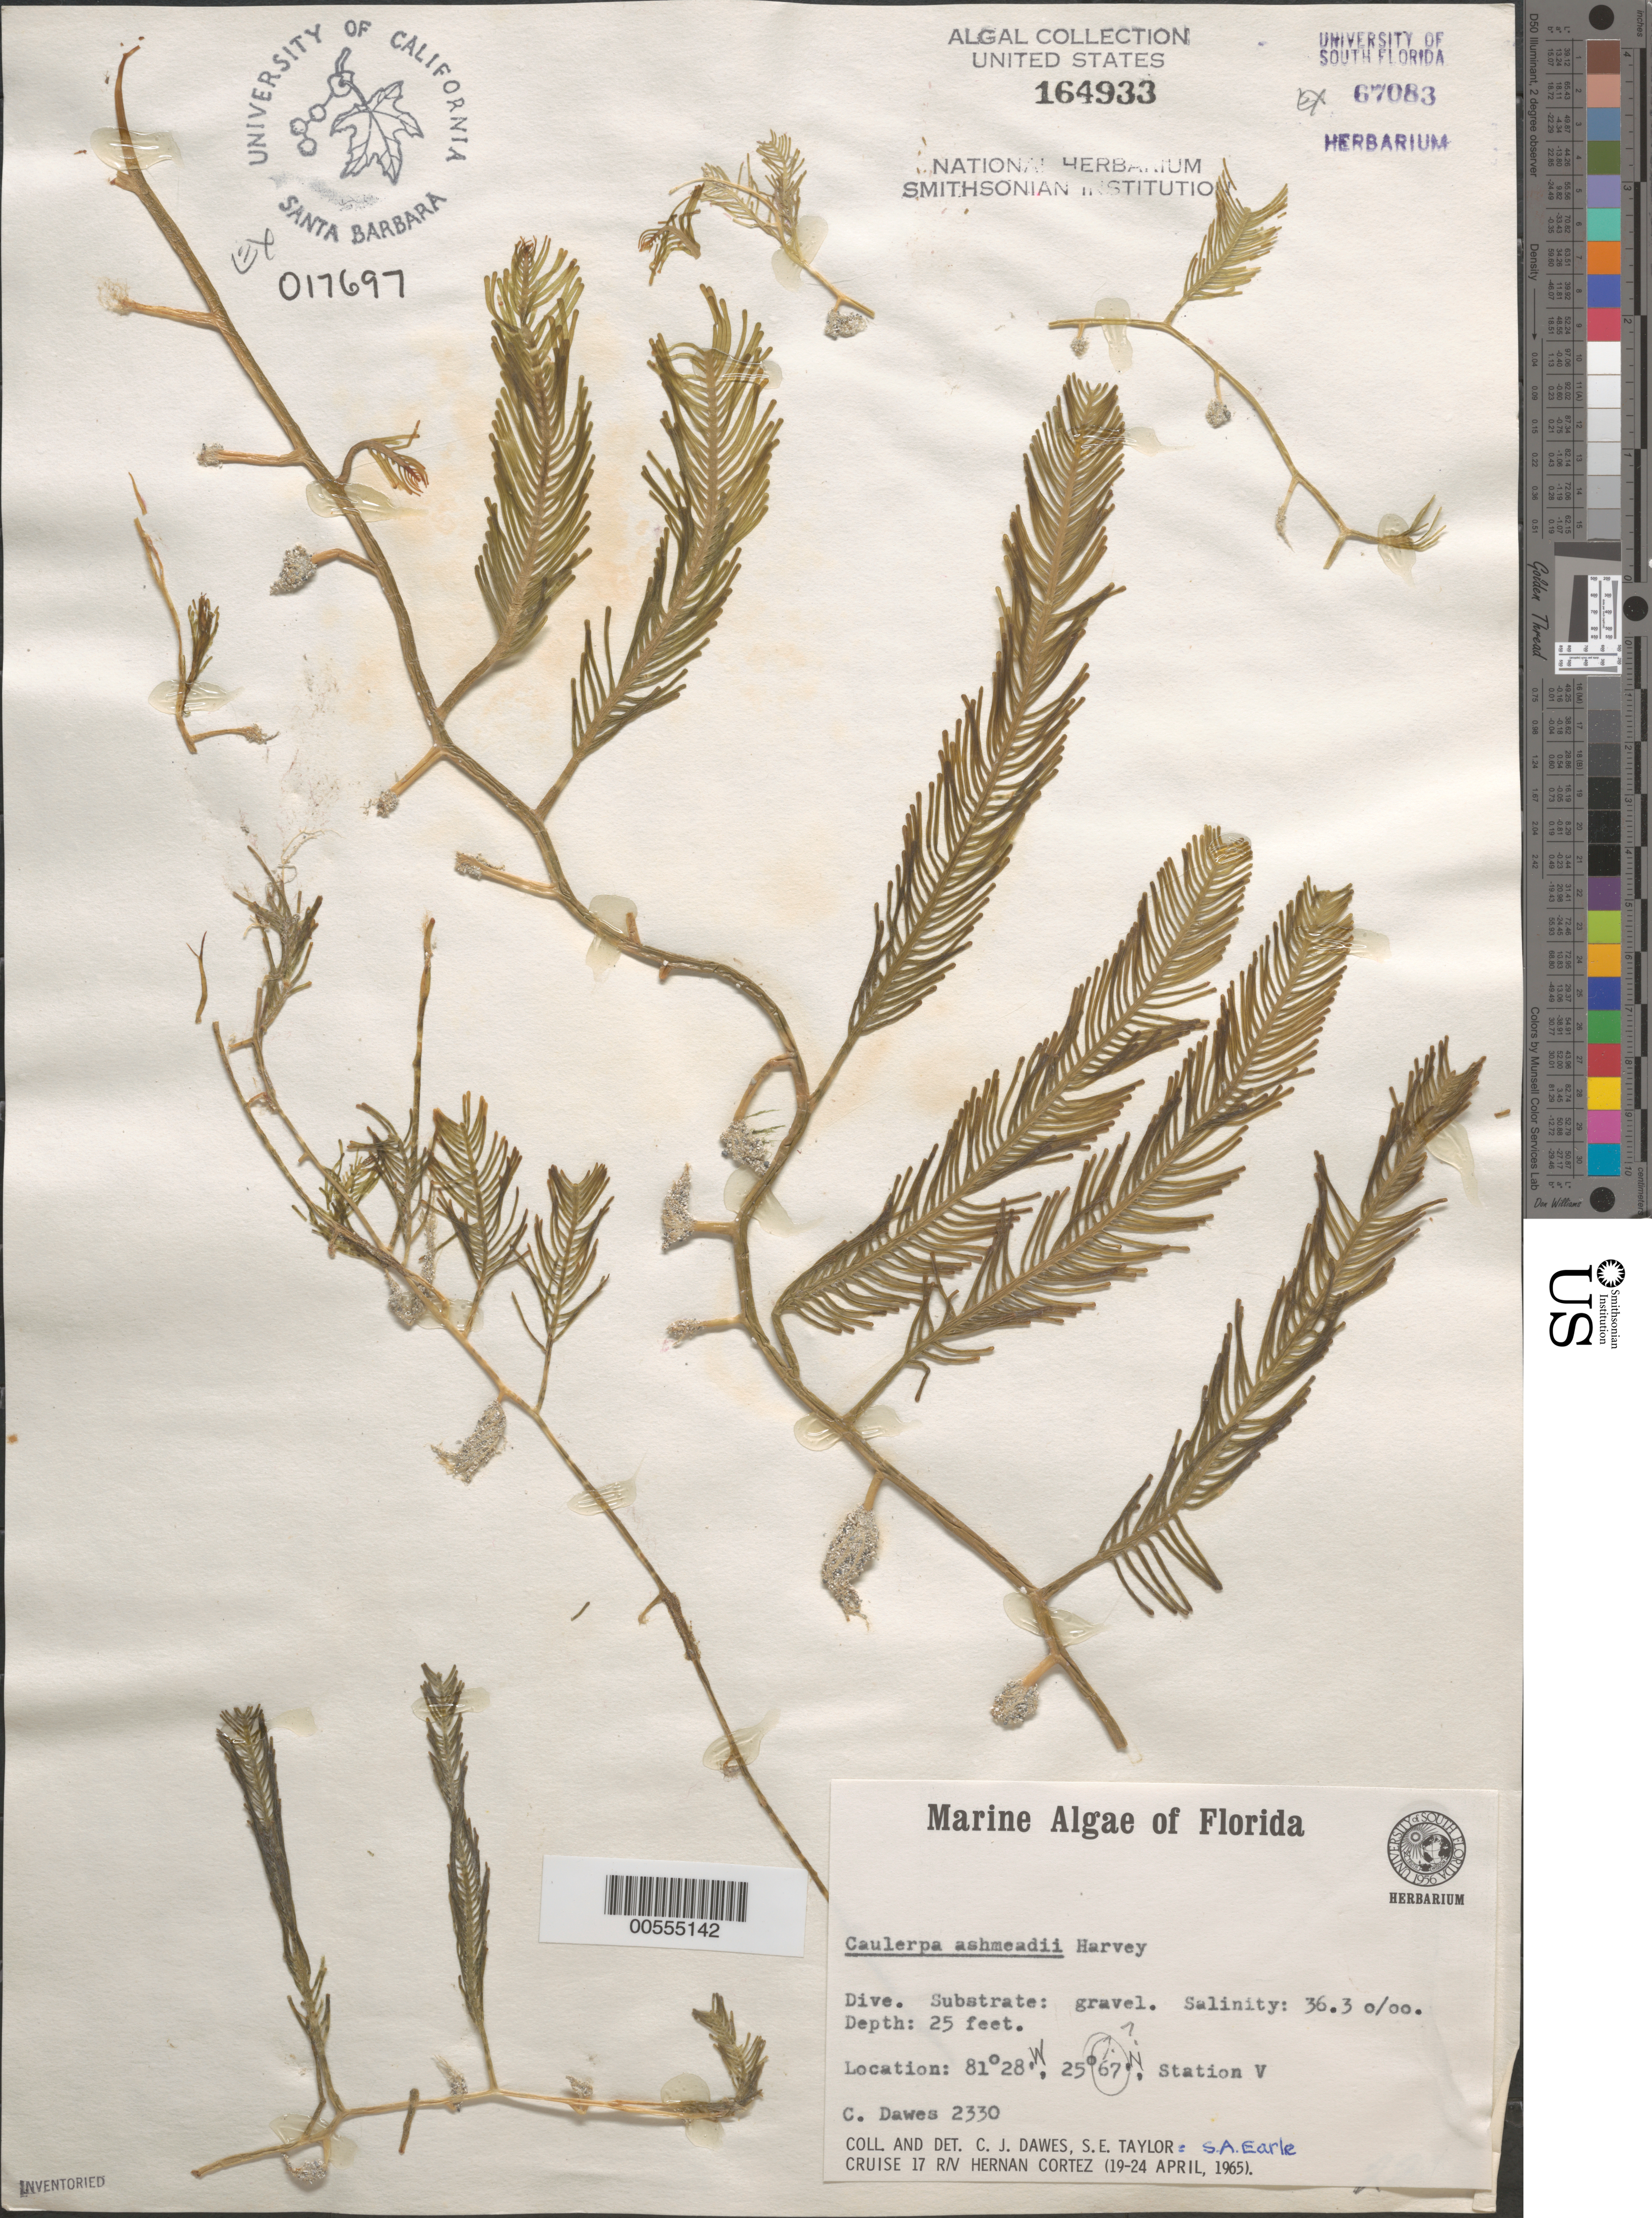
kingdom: Plantae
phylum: Chlorophyta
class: Ulvophyceae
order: Bryopsidales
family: Caulerpaceae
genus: Caulerpa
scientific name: Caulerpa ashmeadii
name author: Harv.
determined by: Dawes, C. J.; Earle, S. A.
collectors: C. Dawes & S. A. Earle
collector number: Cjd 2330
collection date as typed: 19 Apr 1965 TO 24 Apr 1965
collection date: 1965-04-19/1965-04-24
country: United States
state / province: Florida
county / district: Monroe County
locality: North of Florida Keys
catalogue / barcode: US 164933